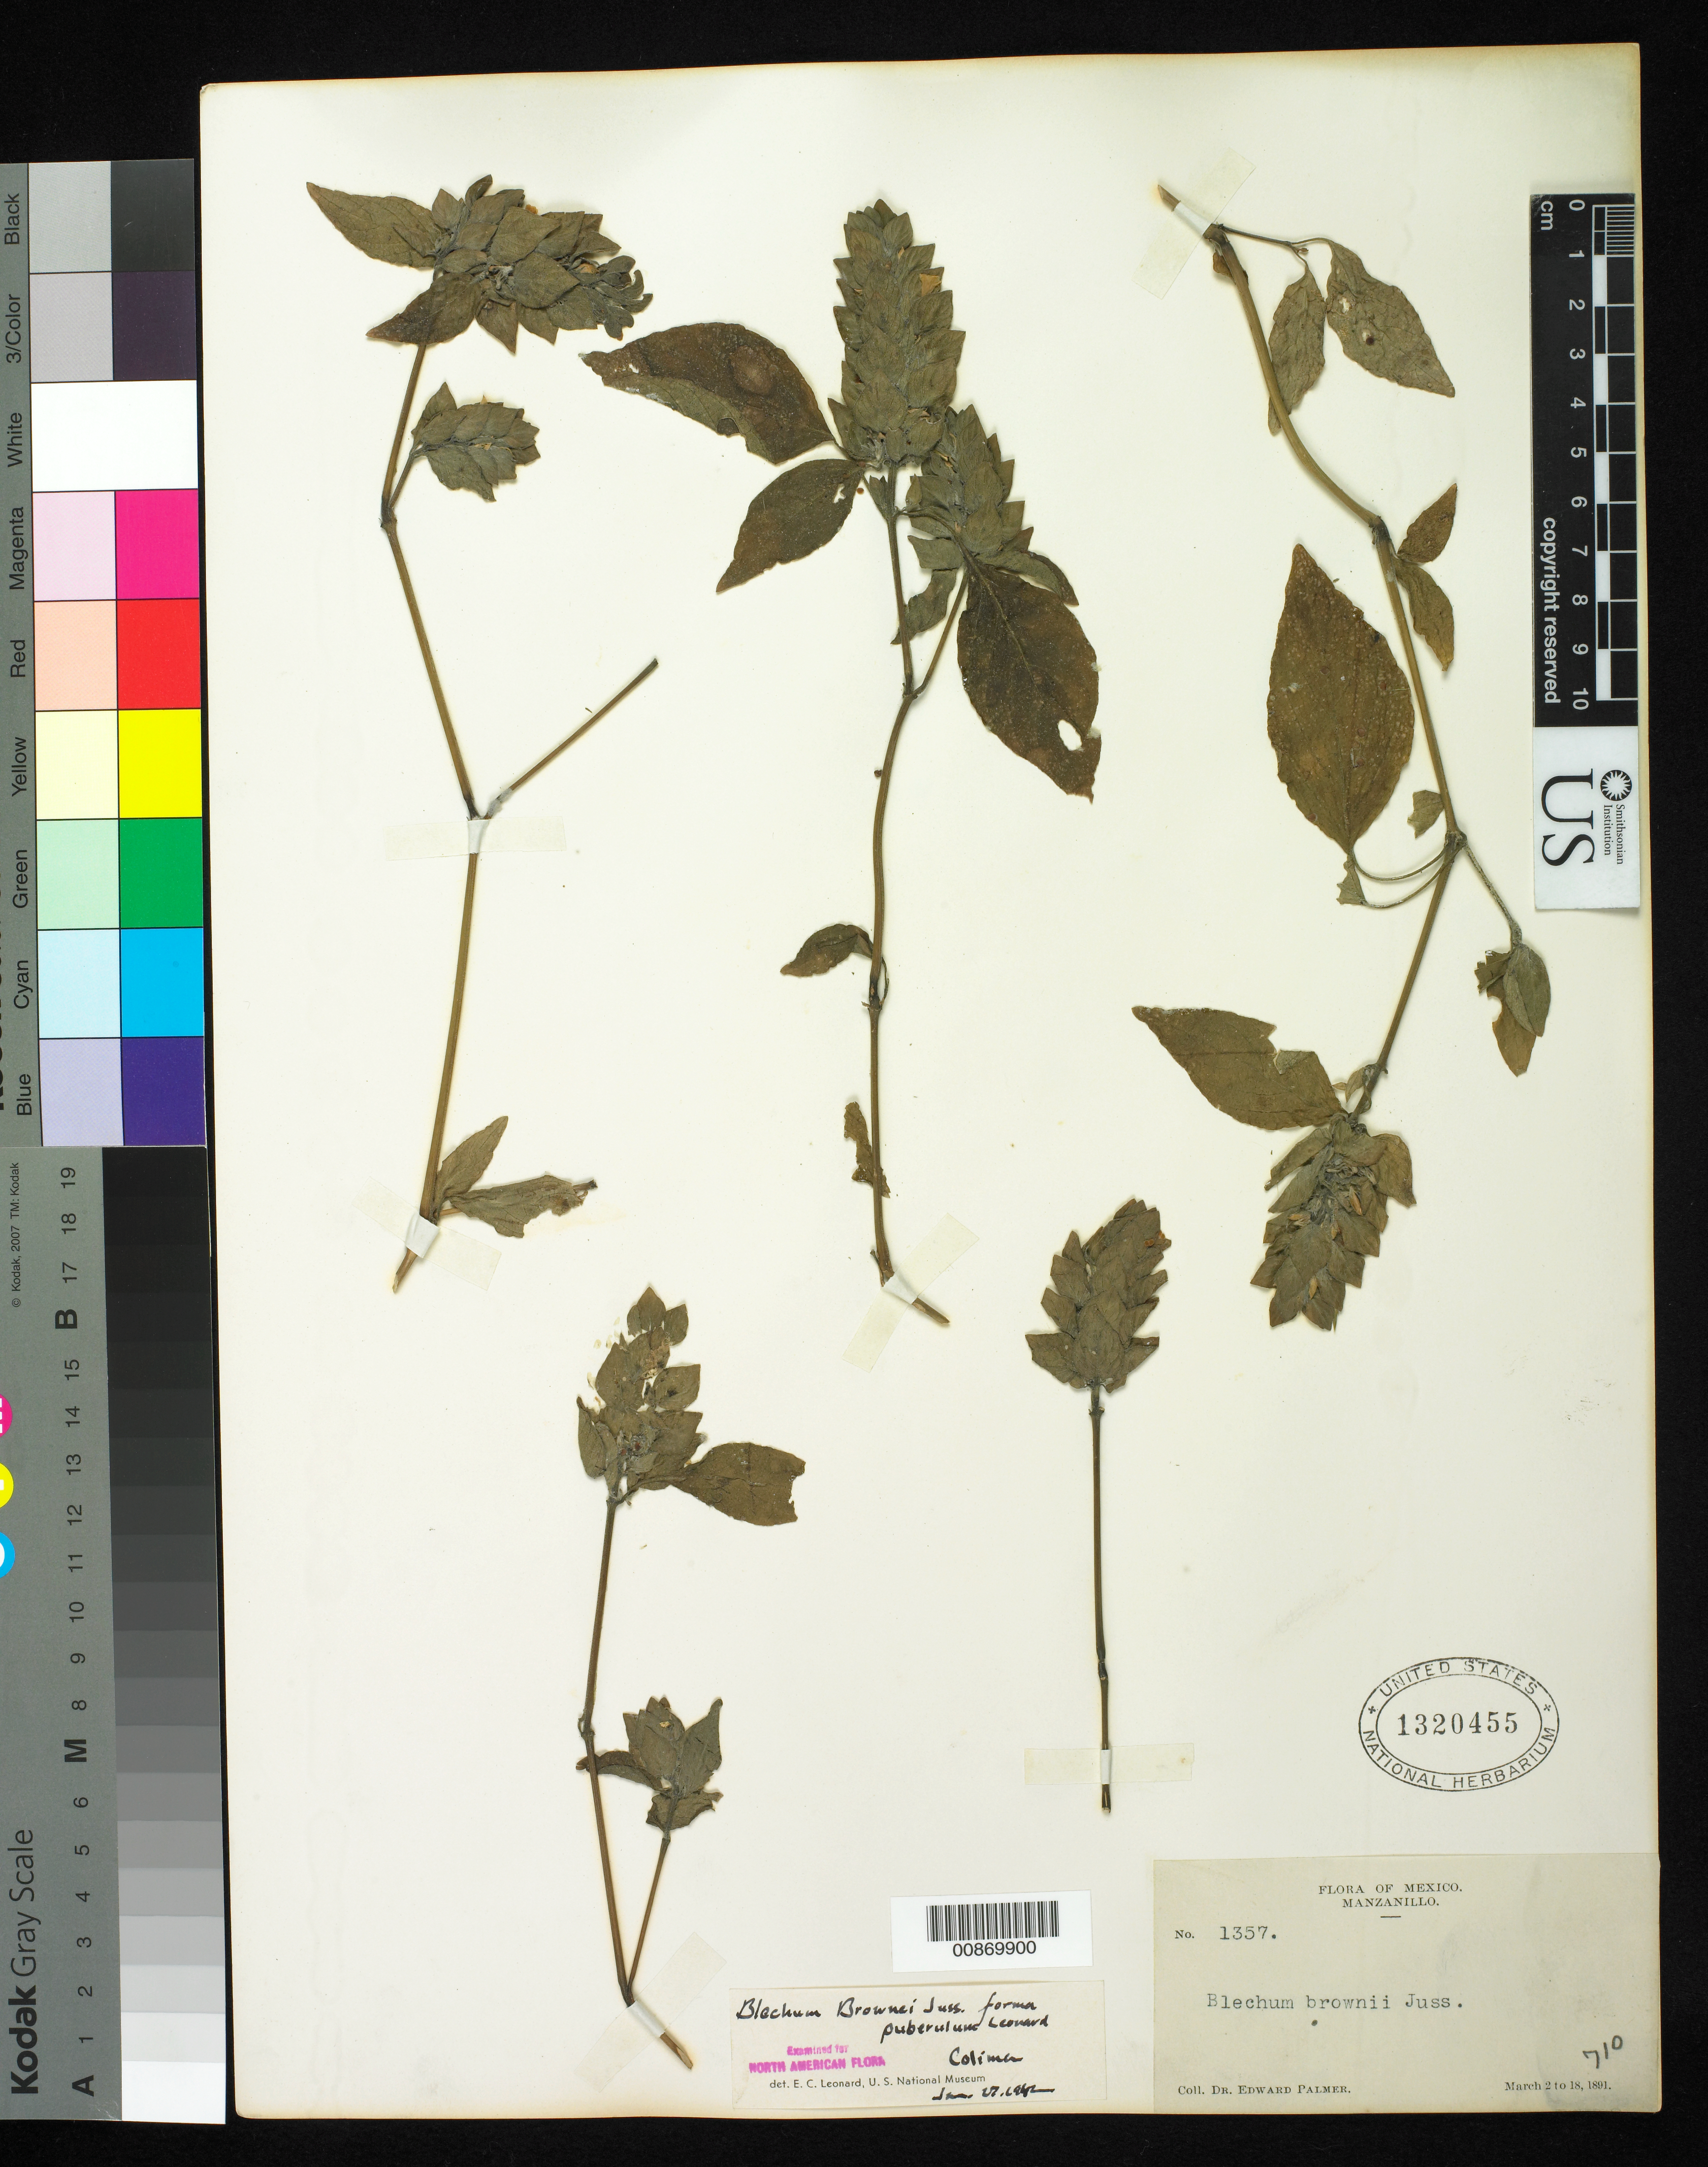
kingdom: Plantae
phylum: Tracheophyta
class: Magnoliopsida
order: Lamiales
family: Acanthaceae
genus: Blechum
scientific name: Blechum brownei f. puberulum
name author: Leonard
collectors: E. Palmer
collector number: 1357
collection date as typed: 02 Mar 1891 to 18 Mar 1891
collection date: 1891-03-02/1891-03-18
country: Mexico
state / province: Colima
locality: Manzanillo, Colima.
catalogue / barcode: US 1320455